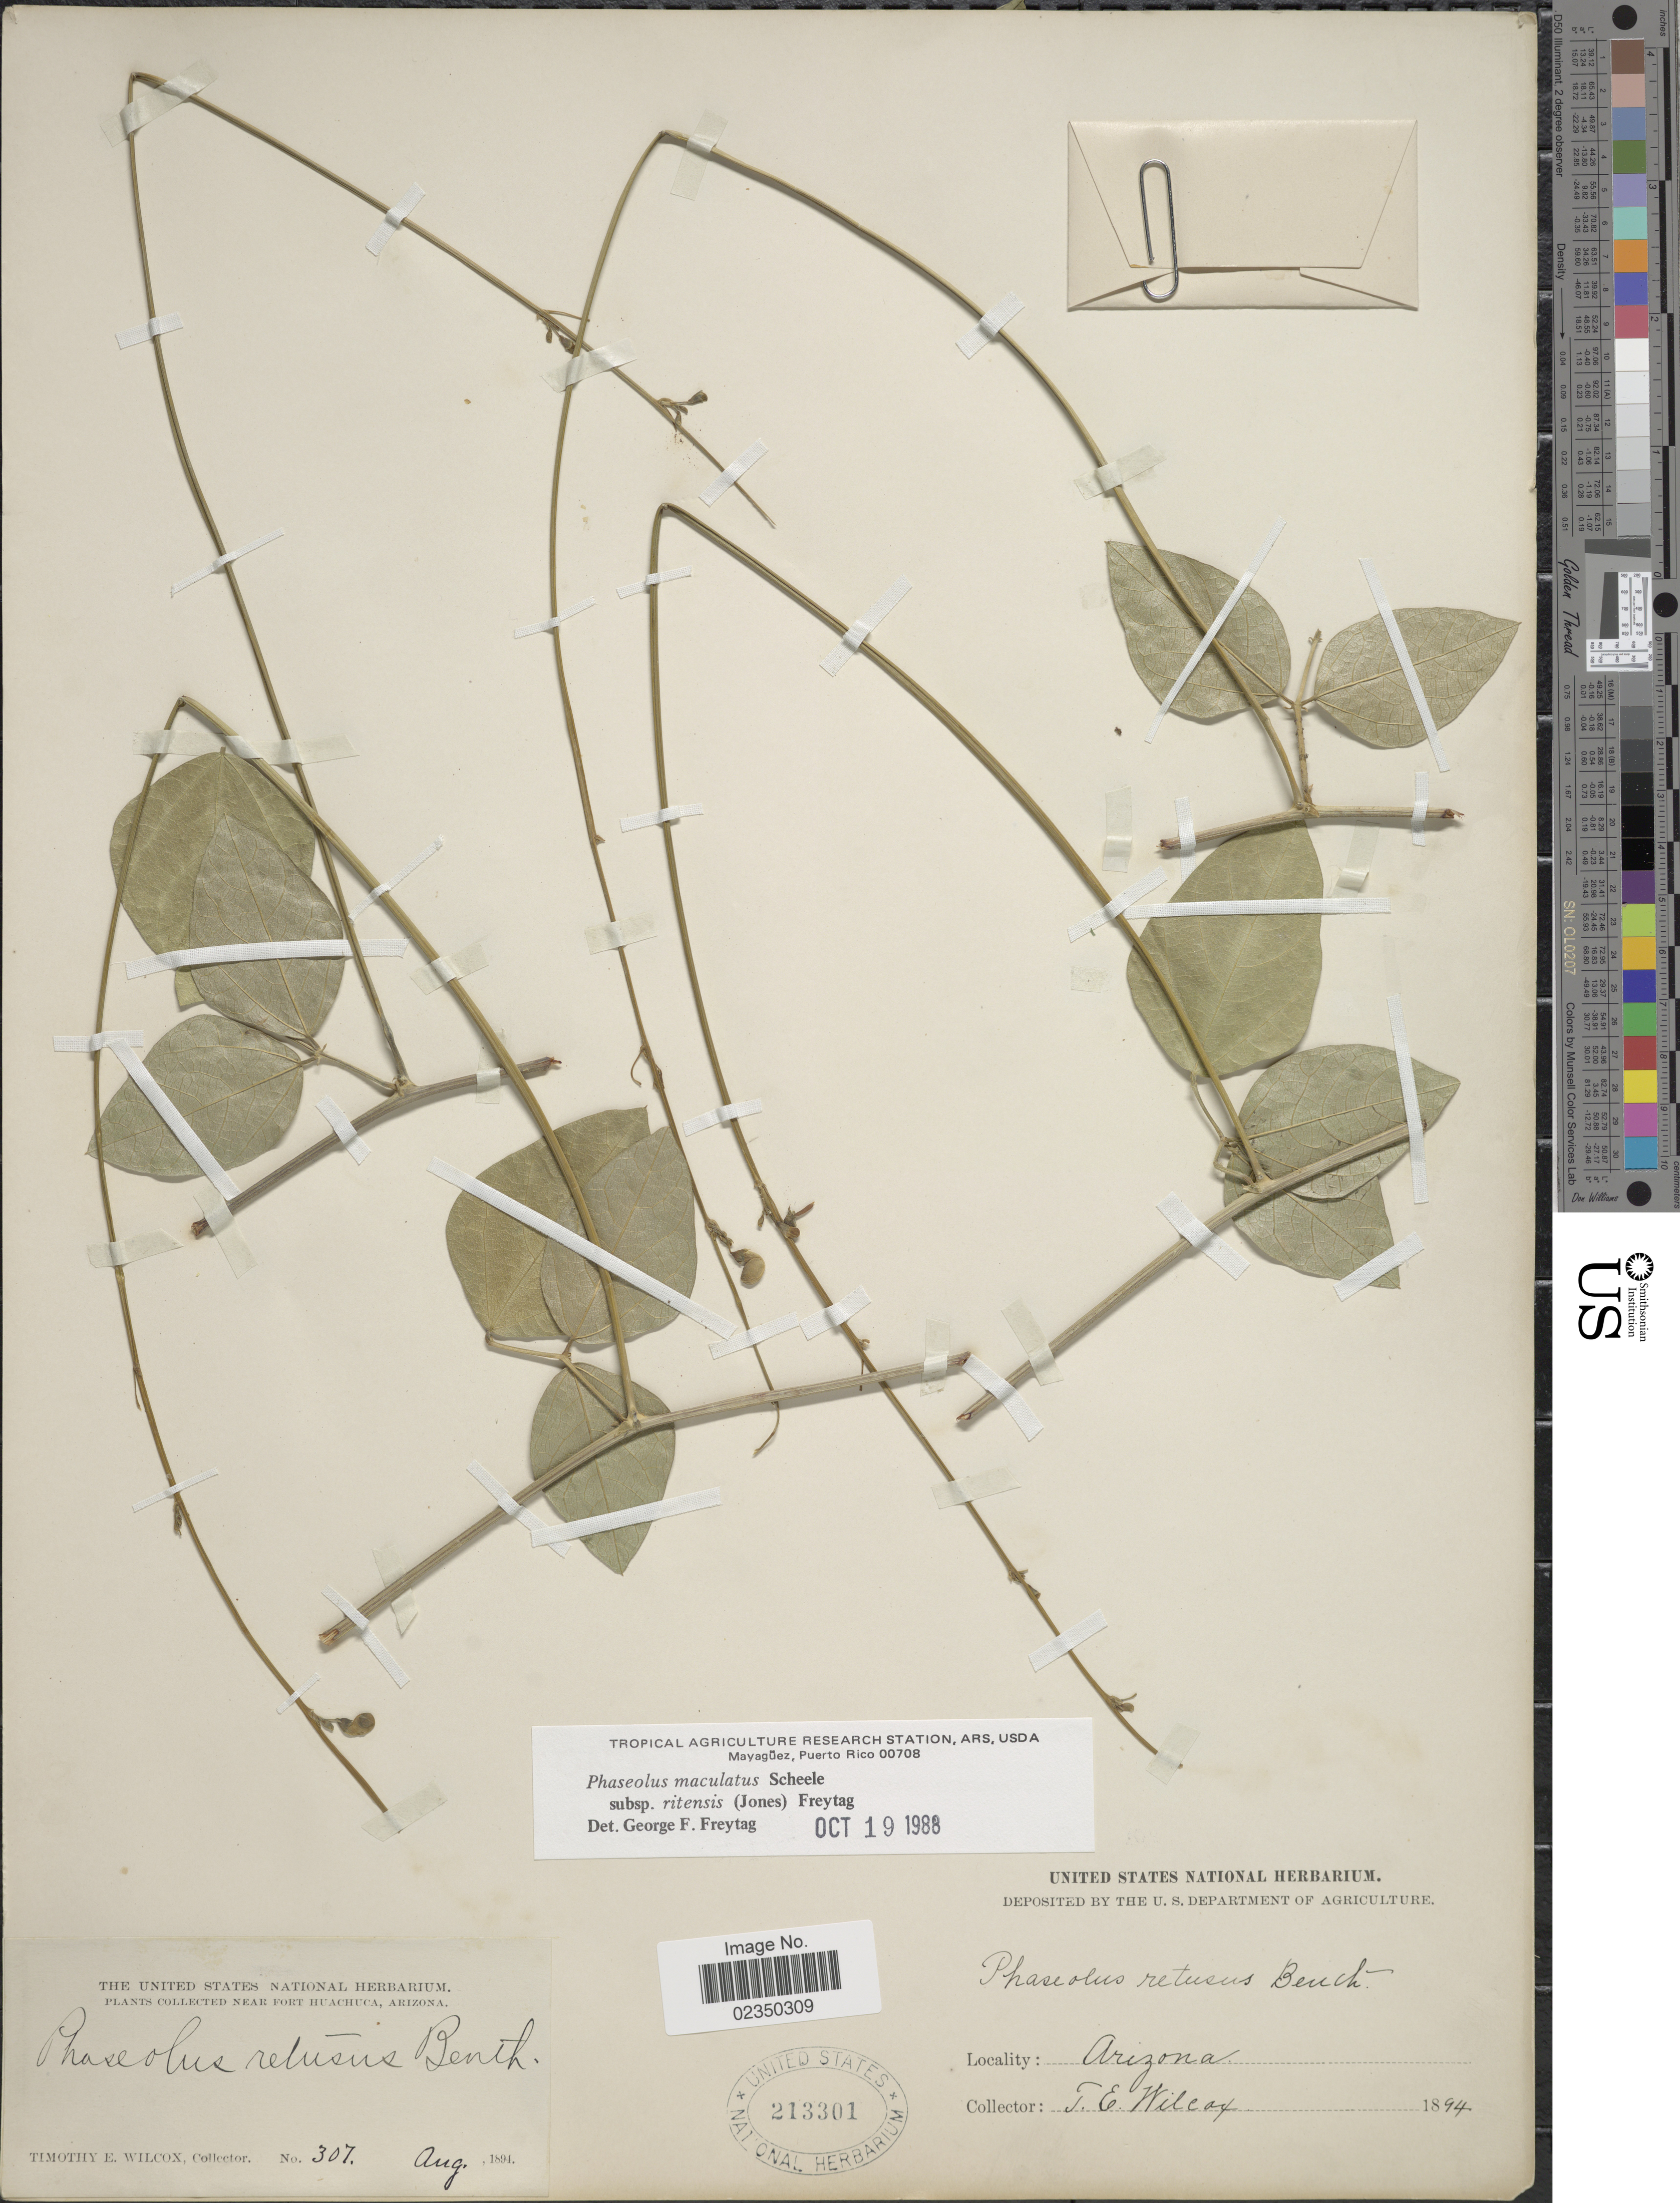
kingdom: Plantae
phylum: Tracheophyta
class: Magnoliopsida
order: Fabales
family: Fabaceae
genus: Phaseolus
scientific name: Phaseolus maculatus subsp. ritensis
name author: (M.E. Jones) Freytag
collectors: T. E. Wilcox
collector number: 307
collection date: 1894-08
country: United States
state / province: Arizona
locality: Near Fort Huachuca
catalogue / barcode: US 213301